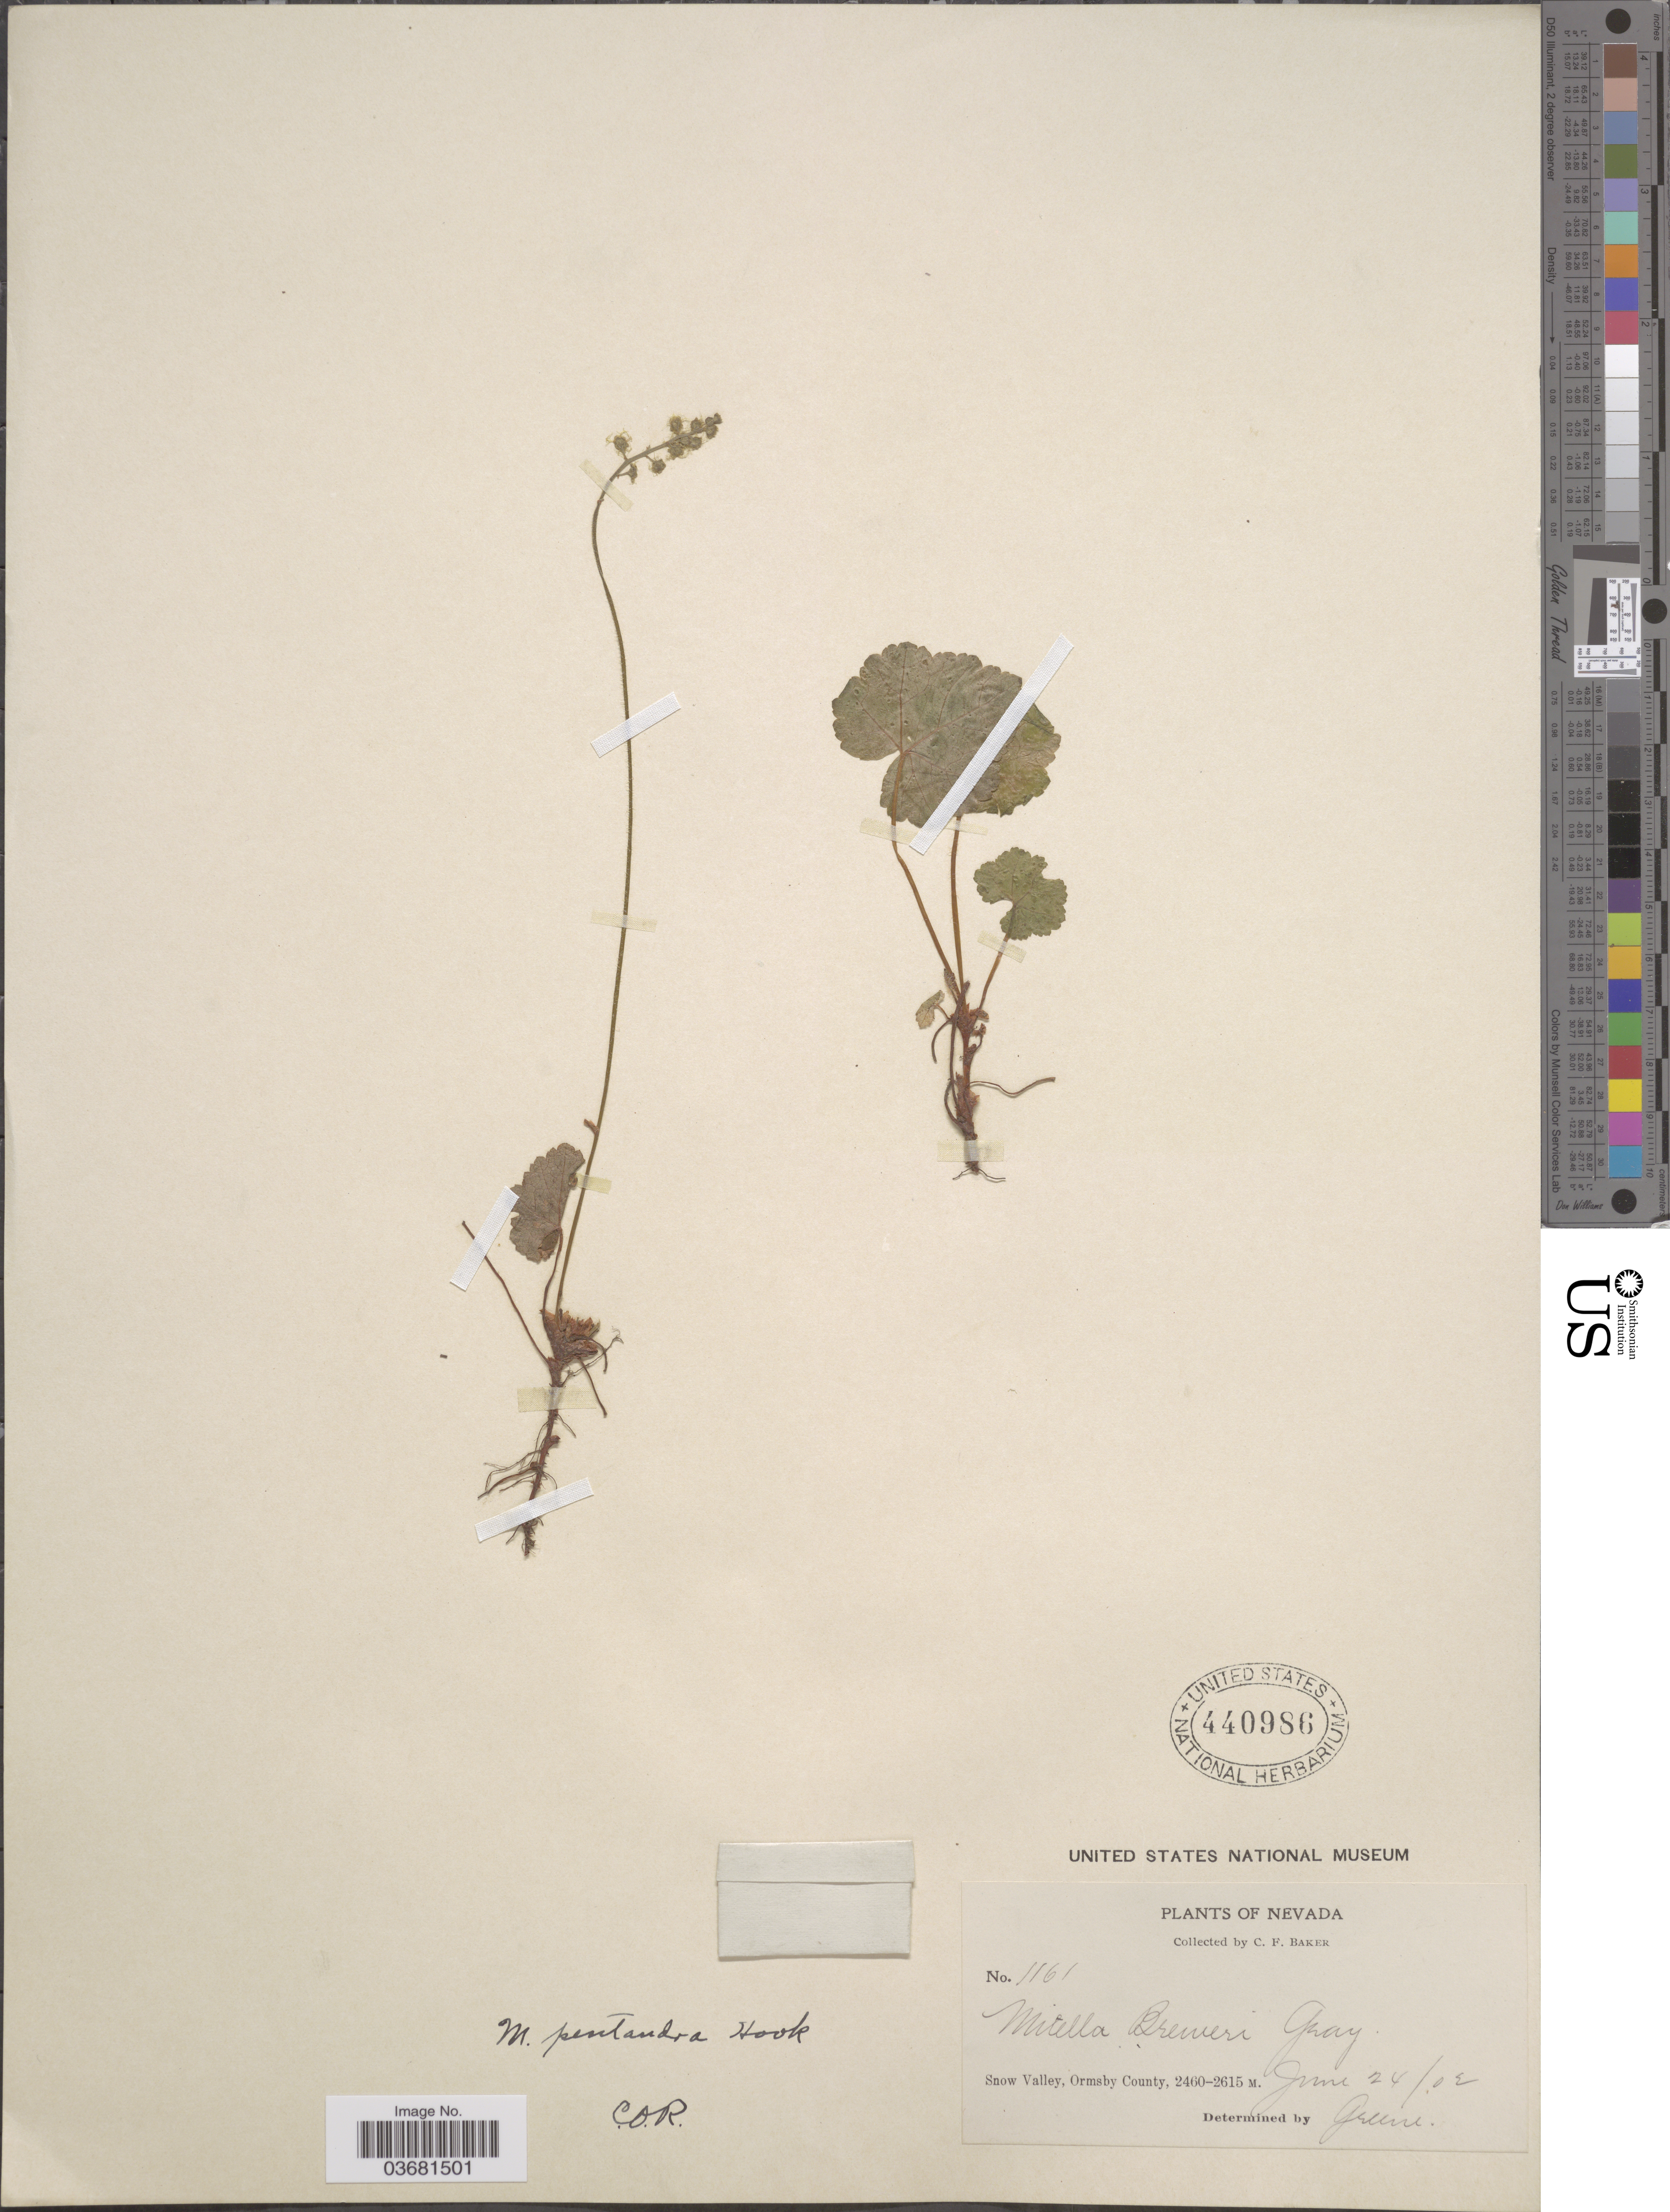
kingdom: Plantae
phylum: Tracheophyta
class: Magnoliopsida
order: Saxifragales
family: Saxifragaceae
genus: Mitella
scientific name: Mitella pentandra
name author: Hook.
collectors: C. F. Baker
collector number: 1161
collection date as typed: Transcribed d/m/y: 24/6/2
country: United States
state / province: Nevada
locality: Snow Valley, Ormsby County.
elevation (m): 2400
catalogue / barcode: US 440986